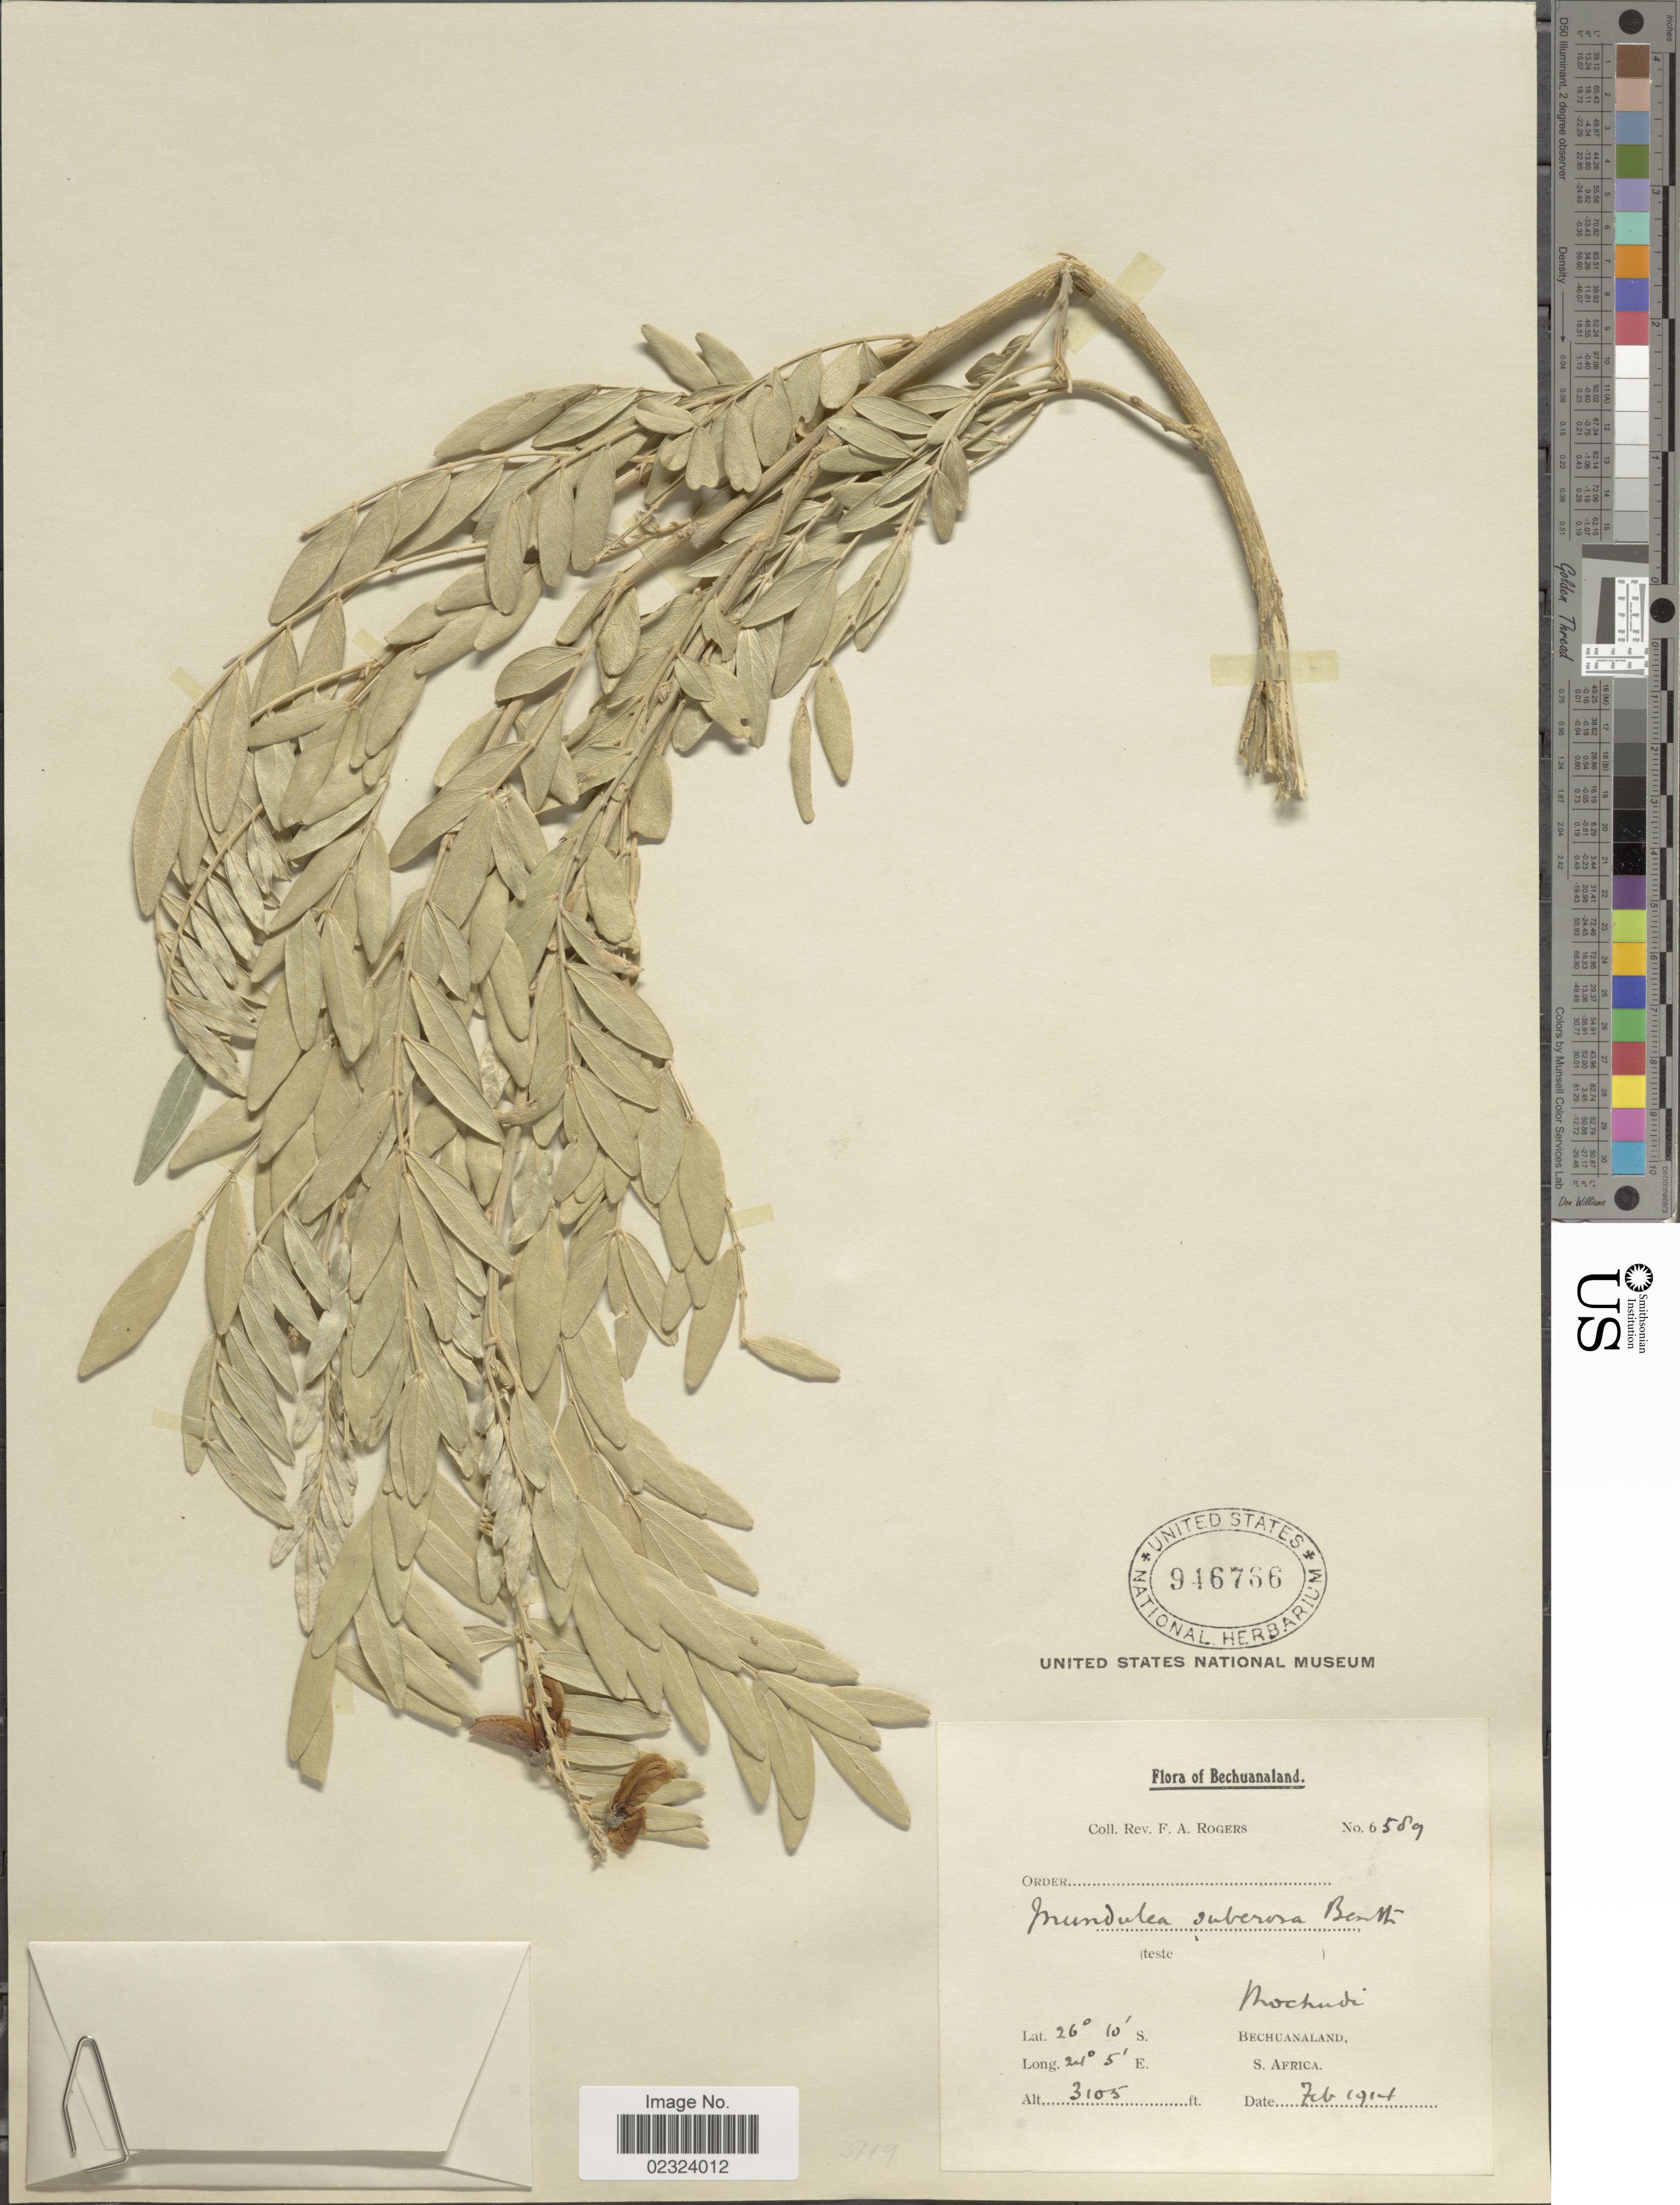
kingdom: Plantae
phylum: Tracheophyta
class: Magnoliopsida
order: Fabales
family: Fabaceae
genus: Mundulea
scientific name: Mundulea sericea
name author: (Willd.) A. Chev.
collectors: F. A. Rogers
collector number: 6589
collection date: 1914-02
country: Botswana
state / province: Kgatleng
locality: Mochudi, Bechuanaland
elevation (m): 946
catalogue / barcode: US 946766